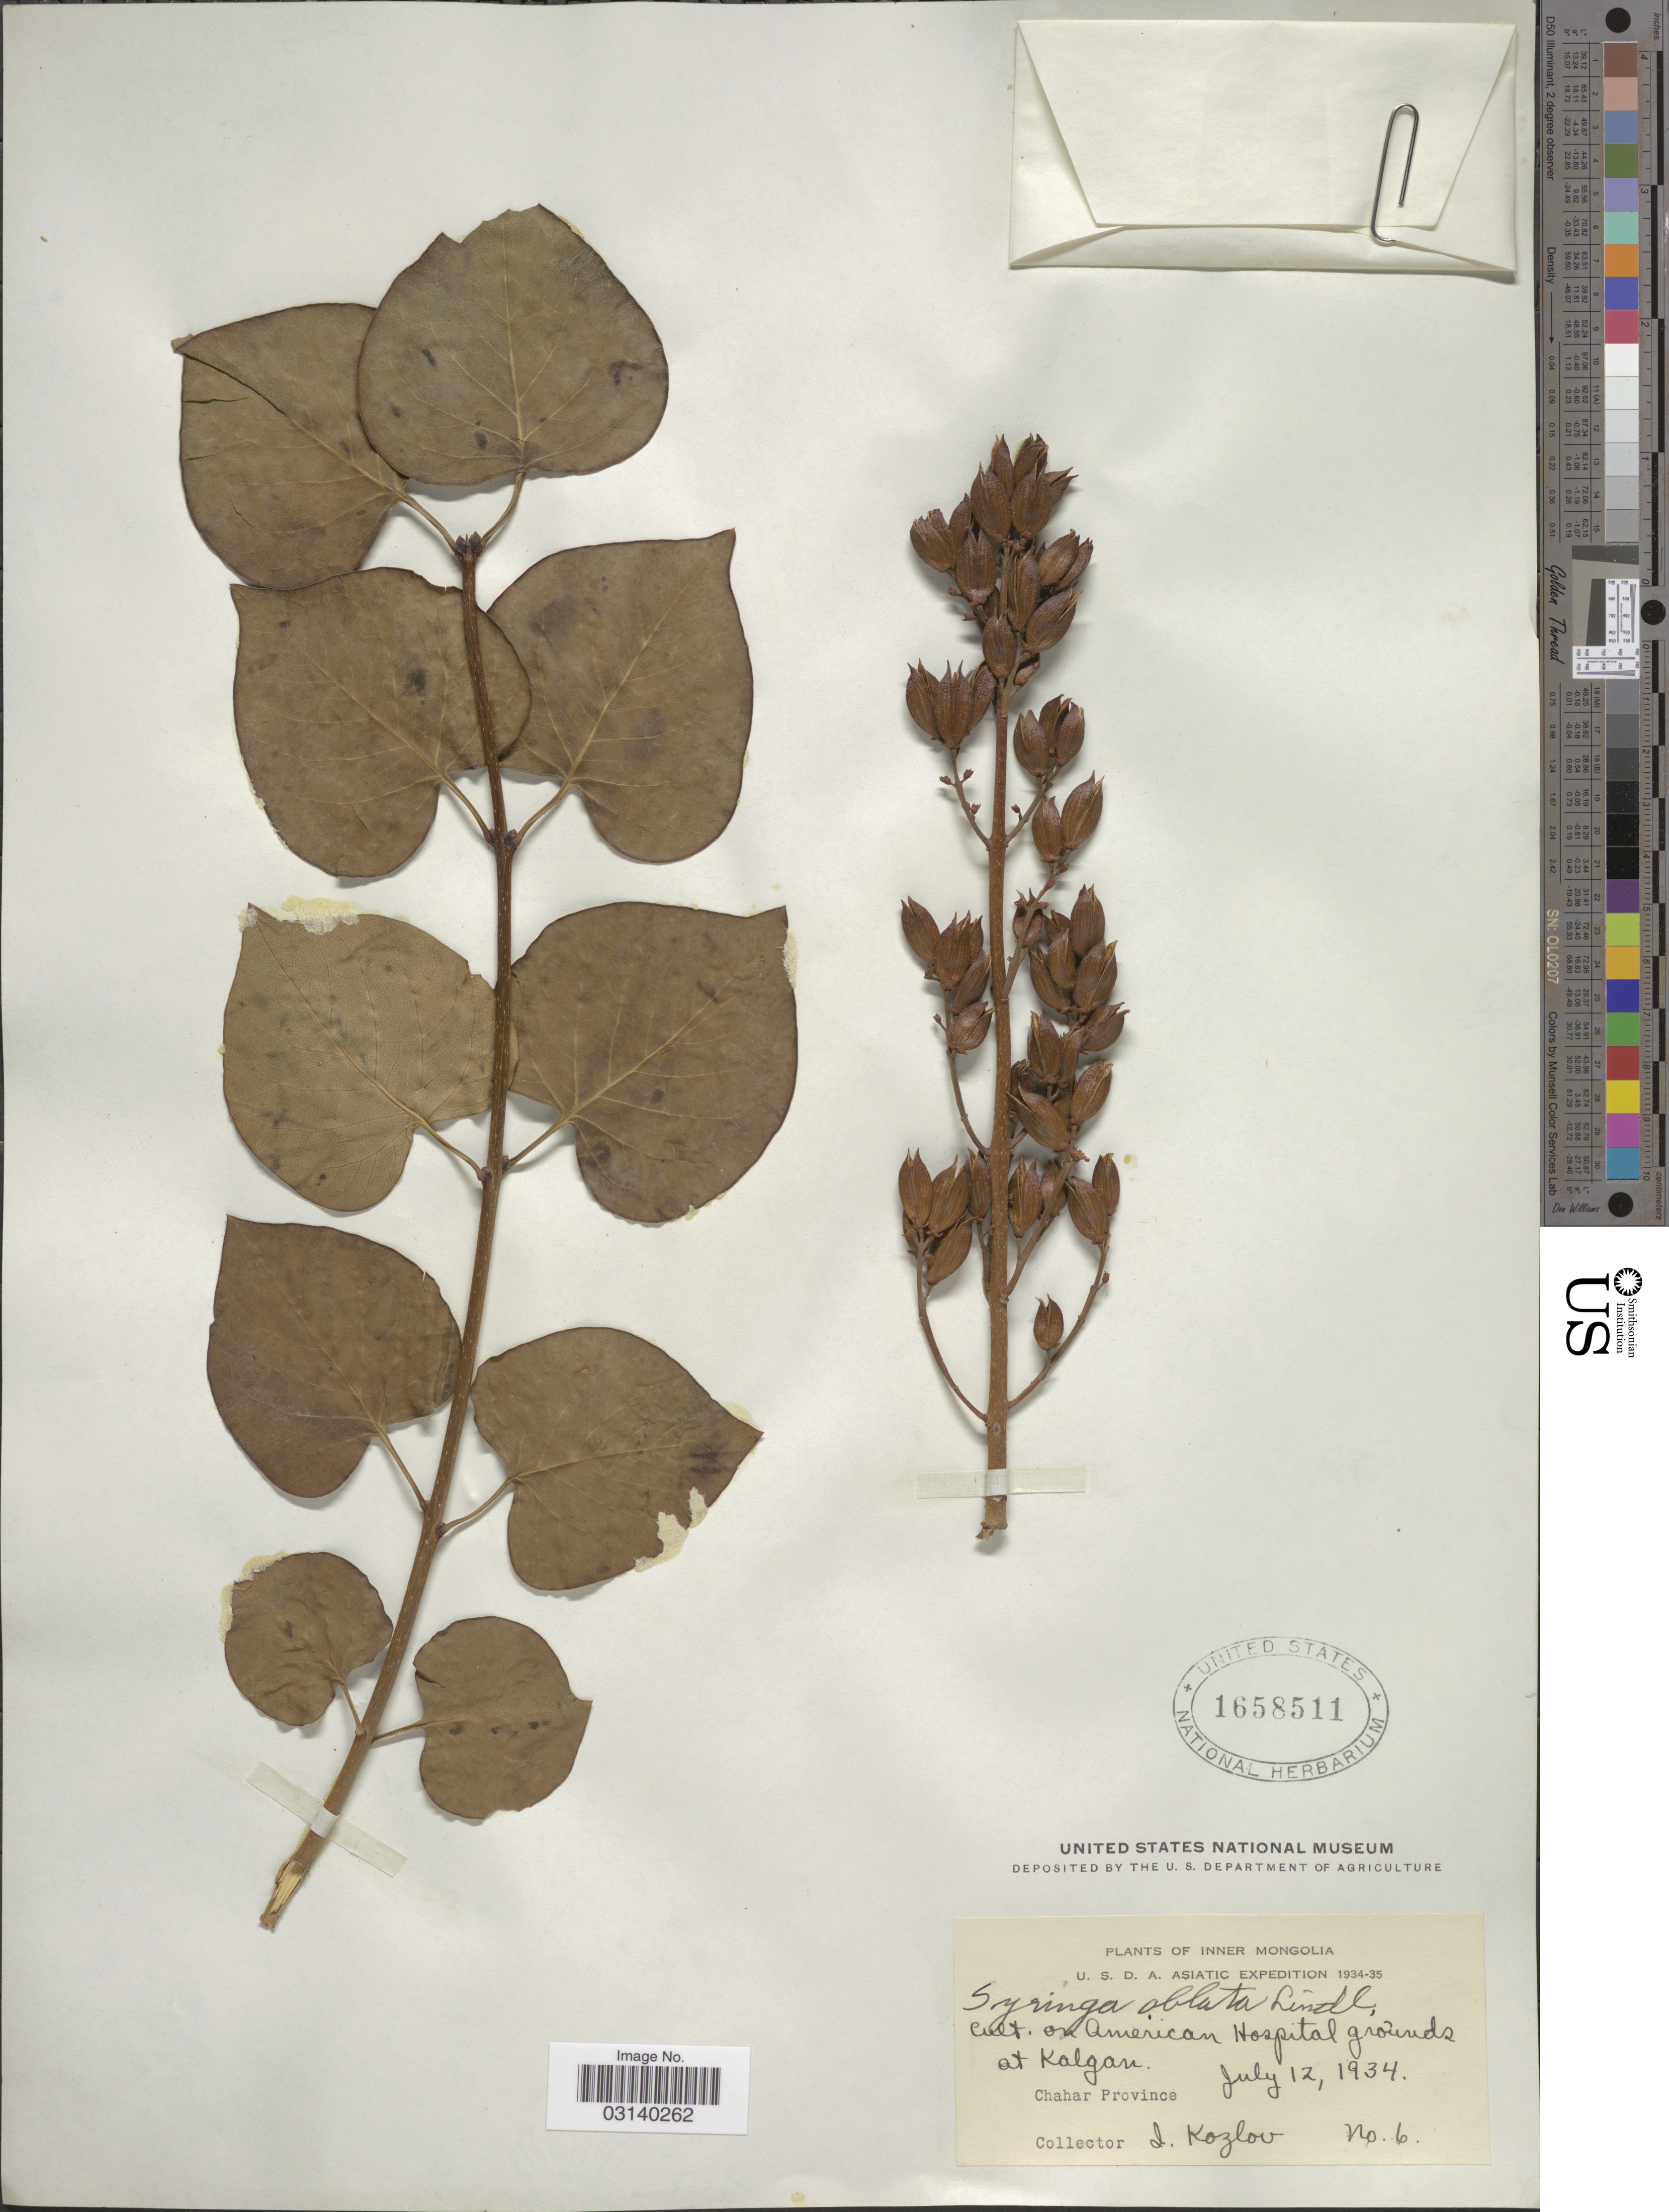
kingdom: Plantae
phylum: Tracheophyta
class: Magnoliopsida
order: Lamiales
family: Oleaceae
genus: Syringa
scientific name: Syringa oblata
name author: Lindl.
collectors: I. Kozlov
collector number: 6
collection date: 1934-07-12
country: China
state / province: Nei Monggol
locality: On American Hospital grounds at Kalgan. Chahar Province.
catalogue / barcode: US 1658511